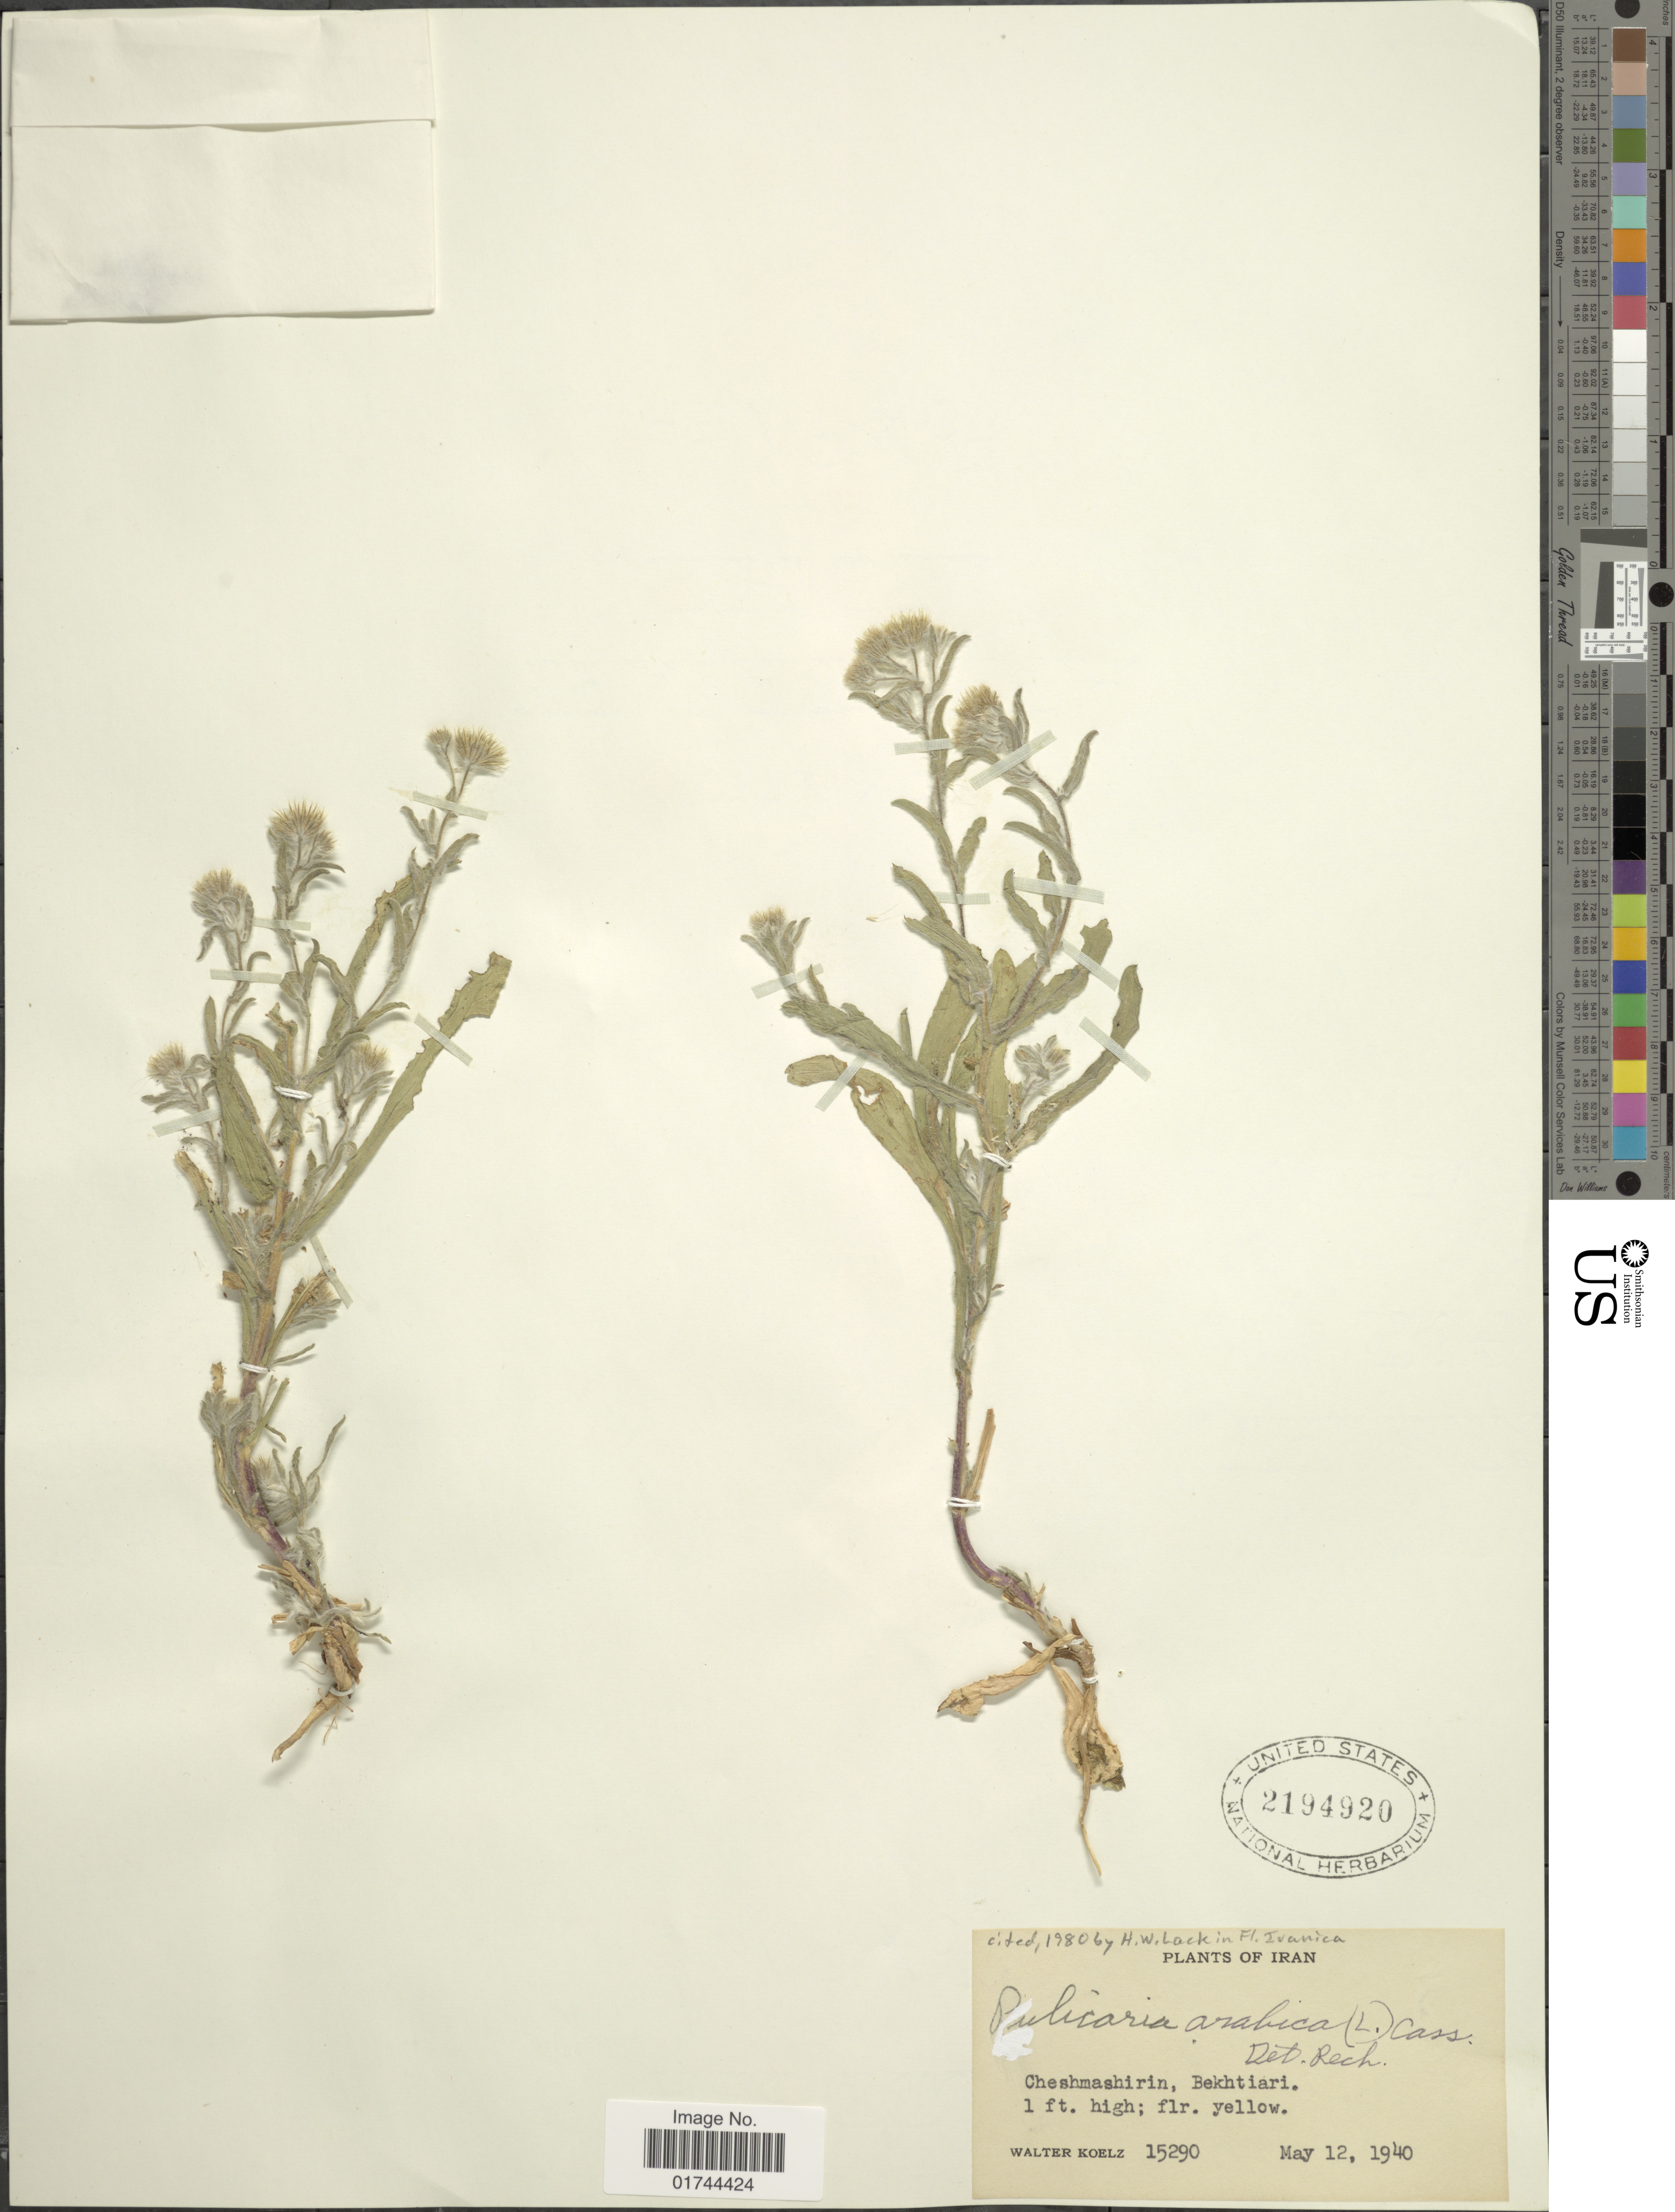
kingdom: Plantae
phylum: Tracheophyta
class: Magnoliopsida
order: Asterales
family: Asteraceae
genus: Pulicaria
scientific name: Pulicaria arabica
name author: (L.) Cass.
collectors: W. N. Koelz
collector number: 15290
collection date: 1940-05-12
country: Iran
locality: Cheshmashirin, Bekhtiari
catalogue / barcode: US 2194920